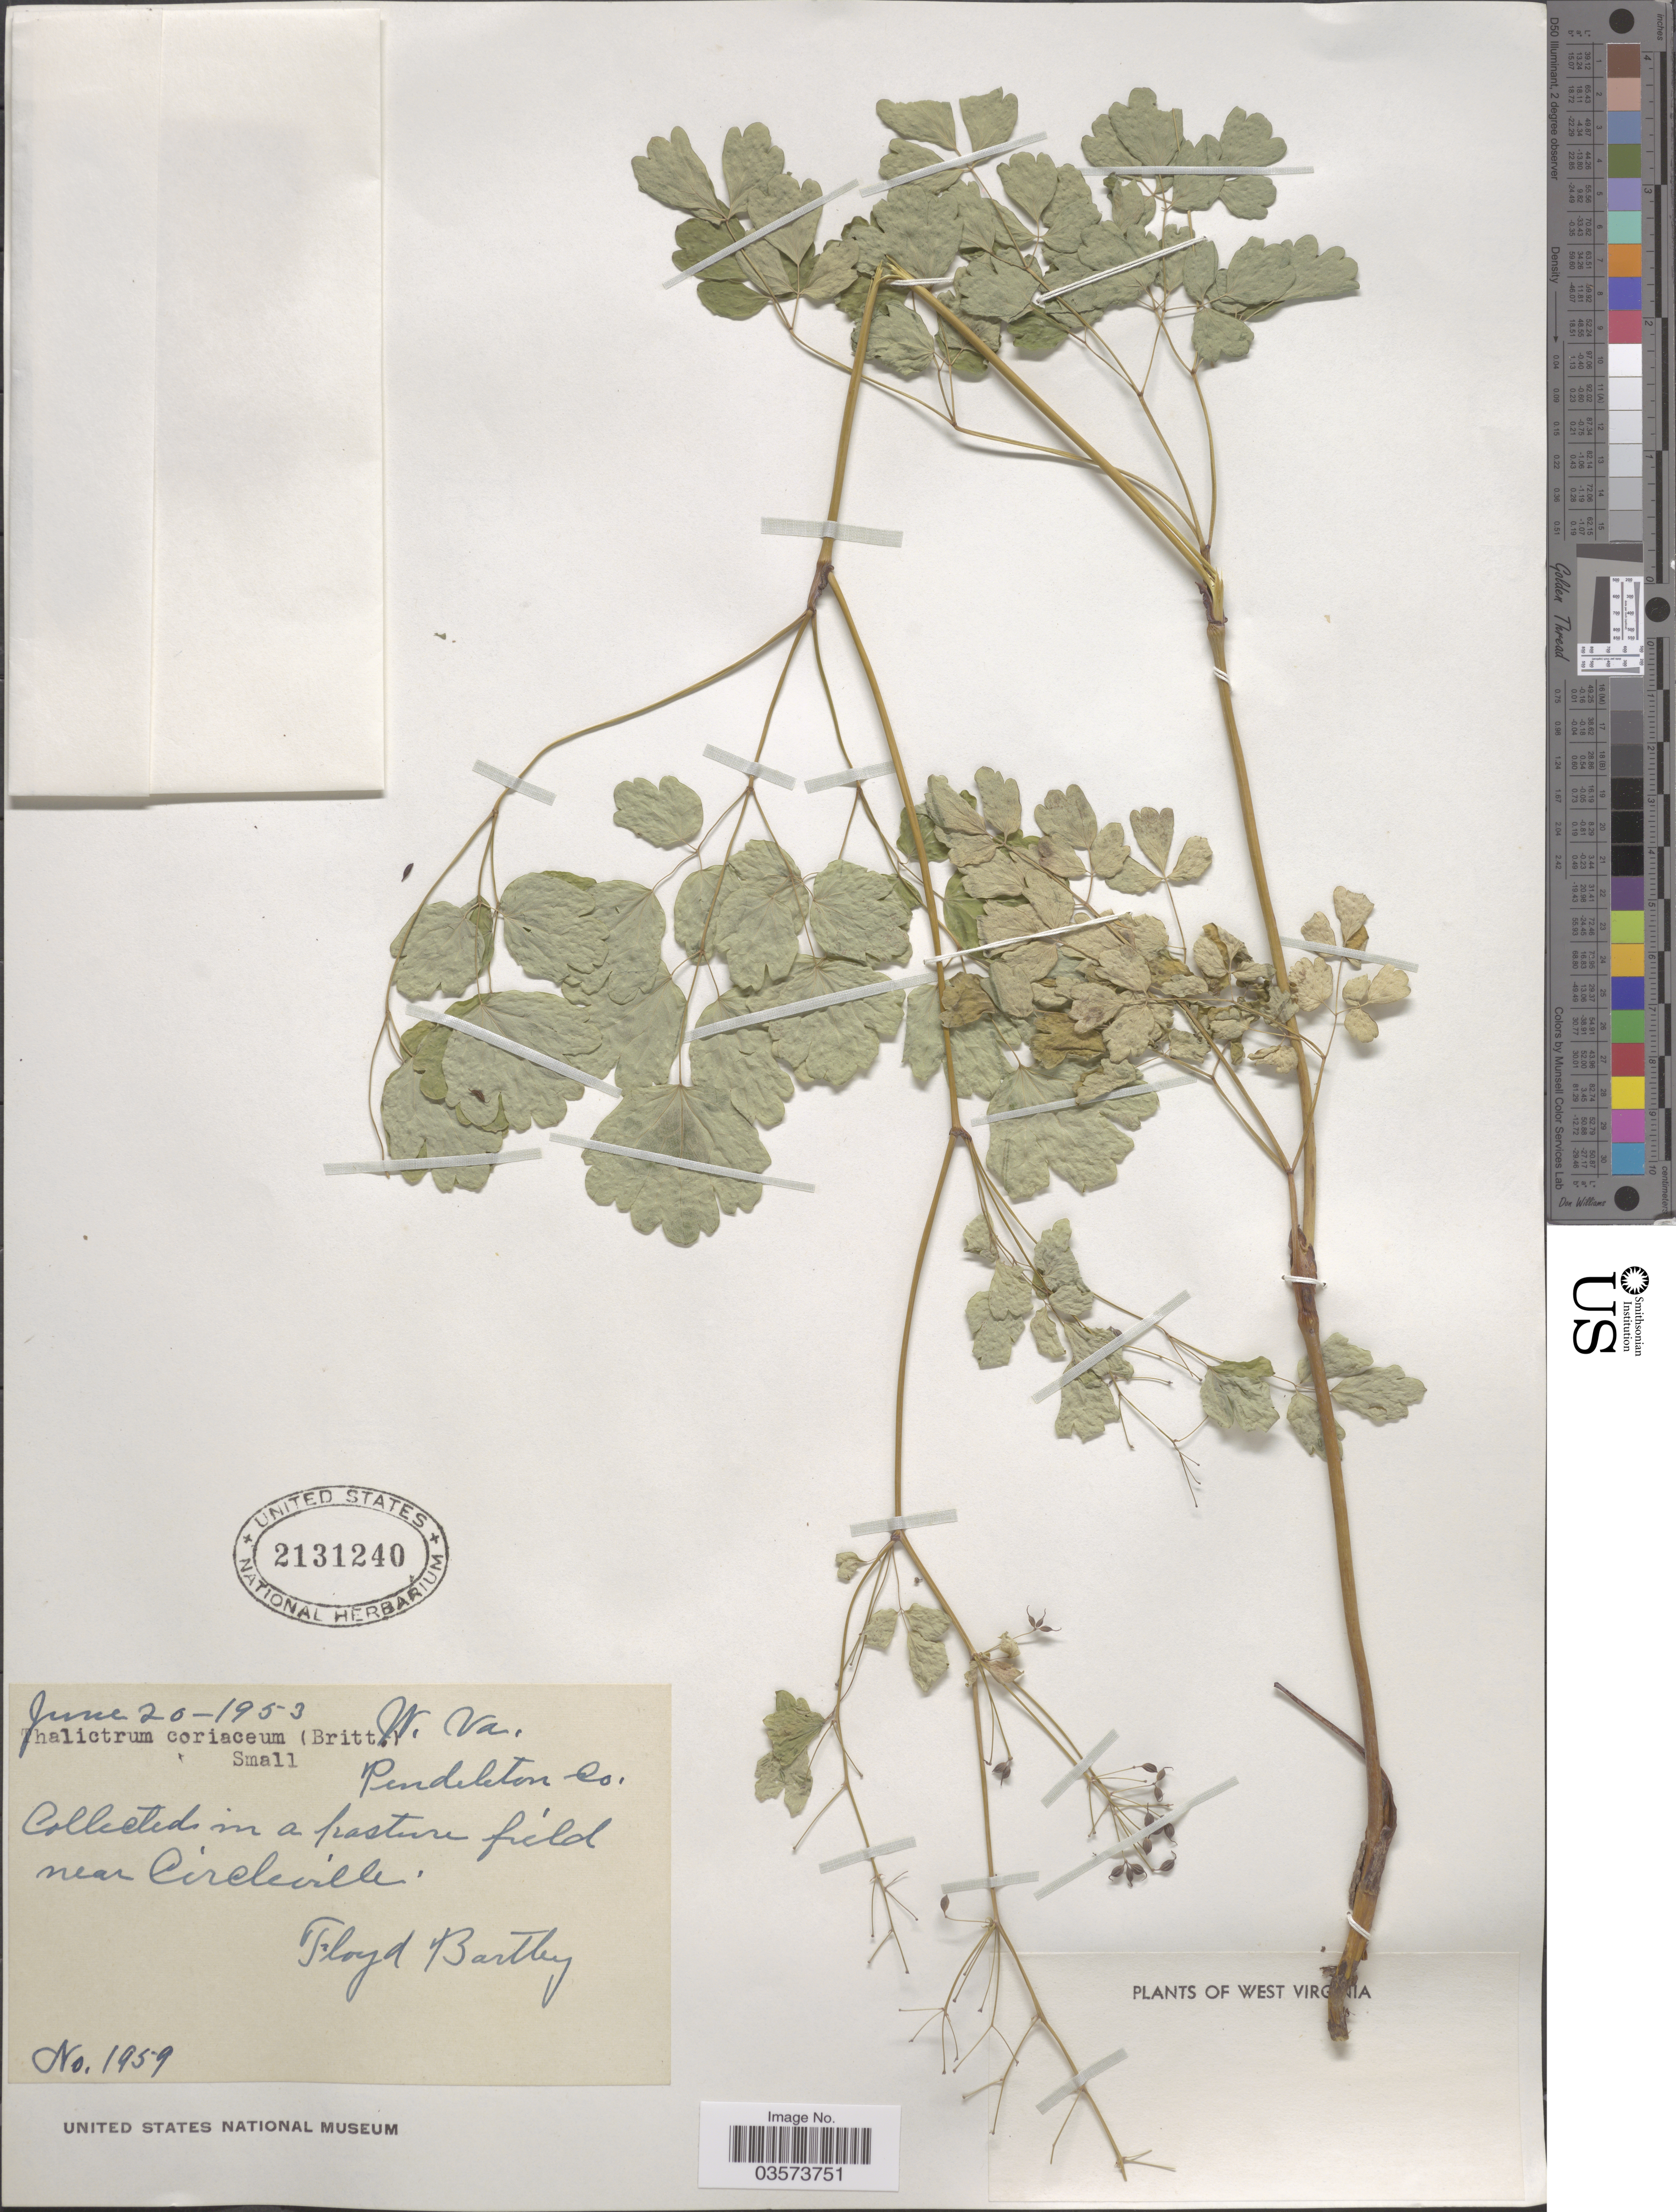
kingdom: Plantae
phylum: Tracheophyta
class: Magnoliopsida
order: Ranunculales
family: Ranunculaceae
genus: Thalictrum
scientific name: Thalictrum coriaceum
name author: (Britton) Small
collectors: F. Bartley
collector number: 1959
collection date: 1953-06-20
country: United States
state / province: West Virginia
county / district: Pendleton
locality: Pendeleton Co. Pasture field near Circleville.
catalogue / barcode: US 2131240